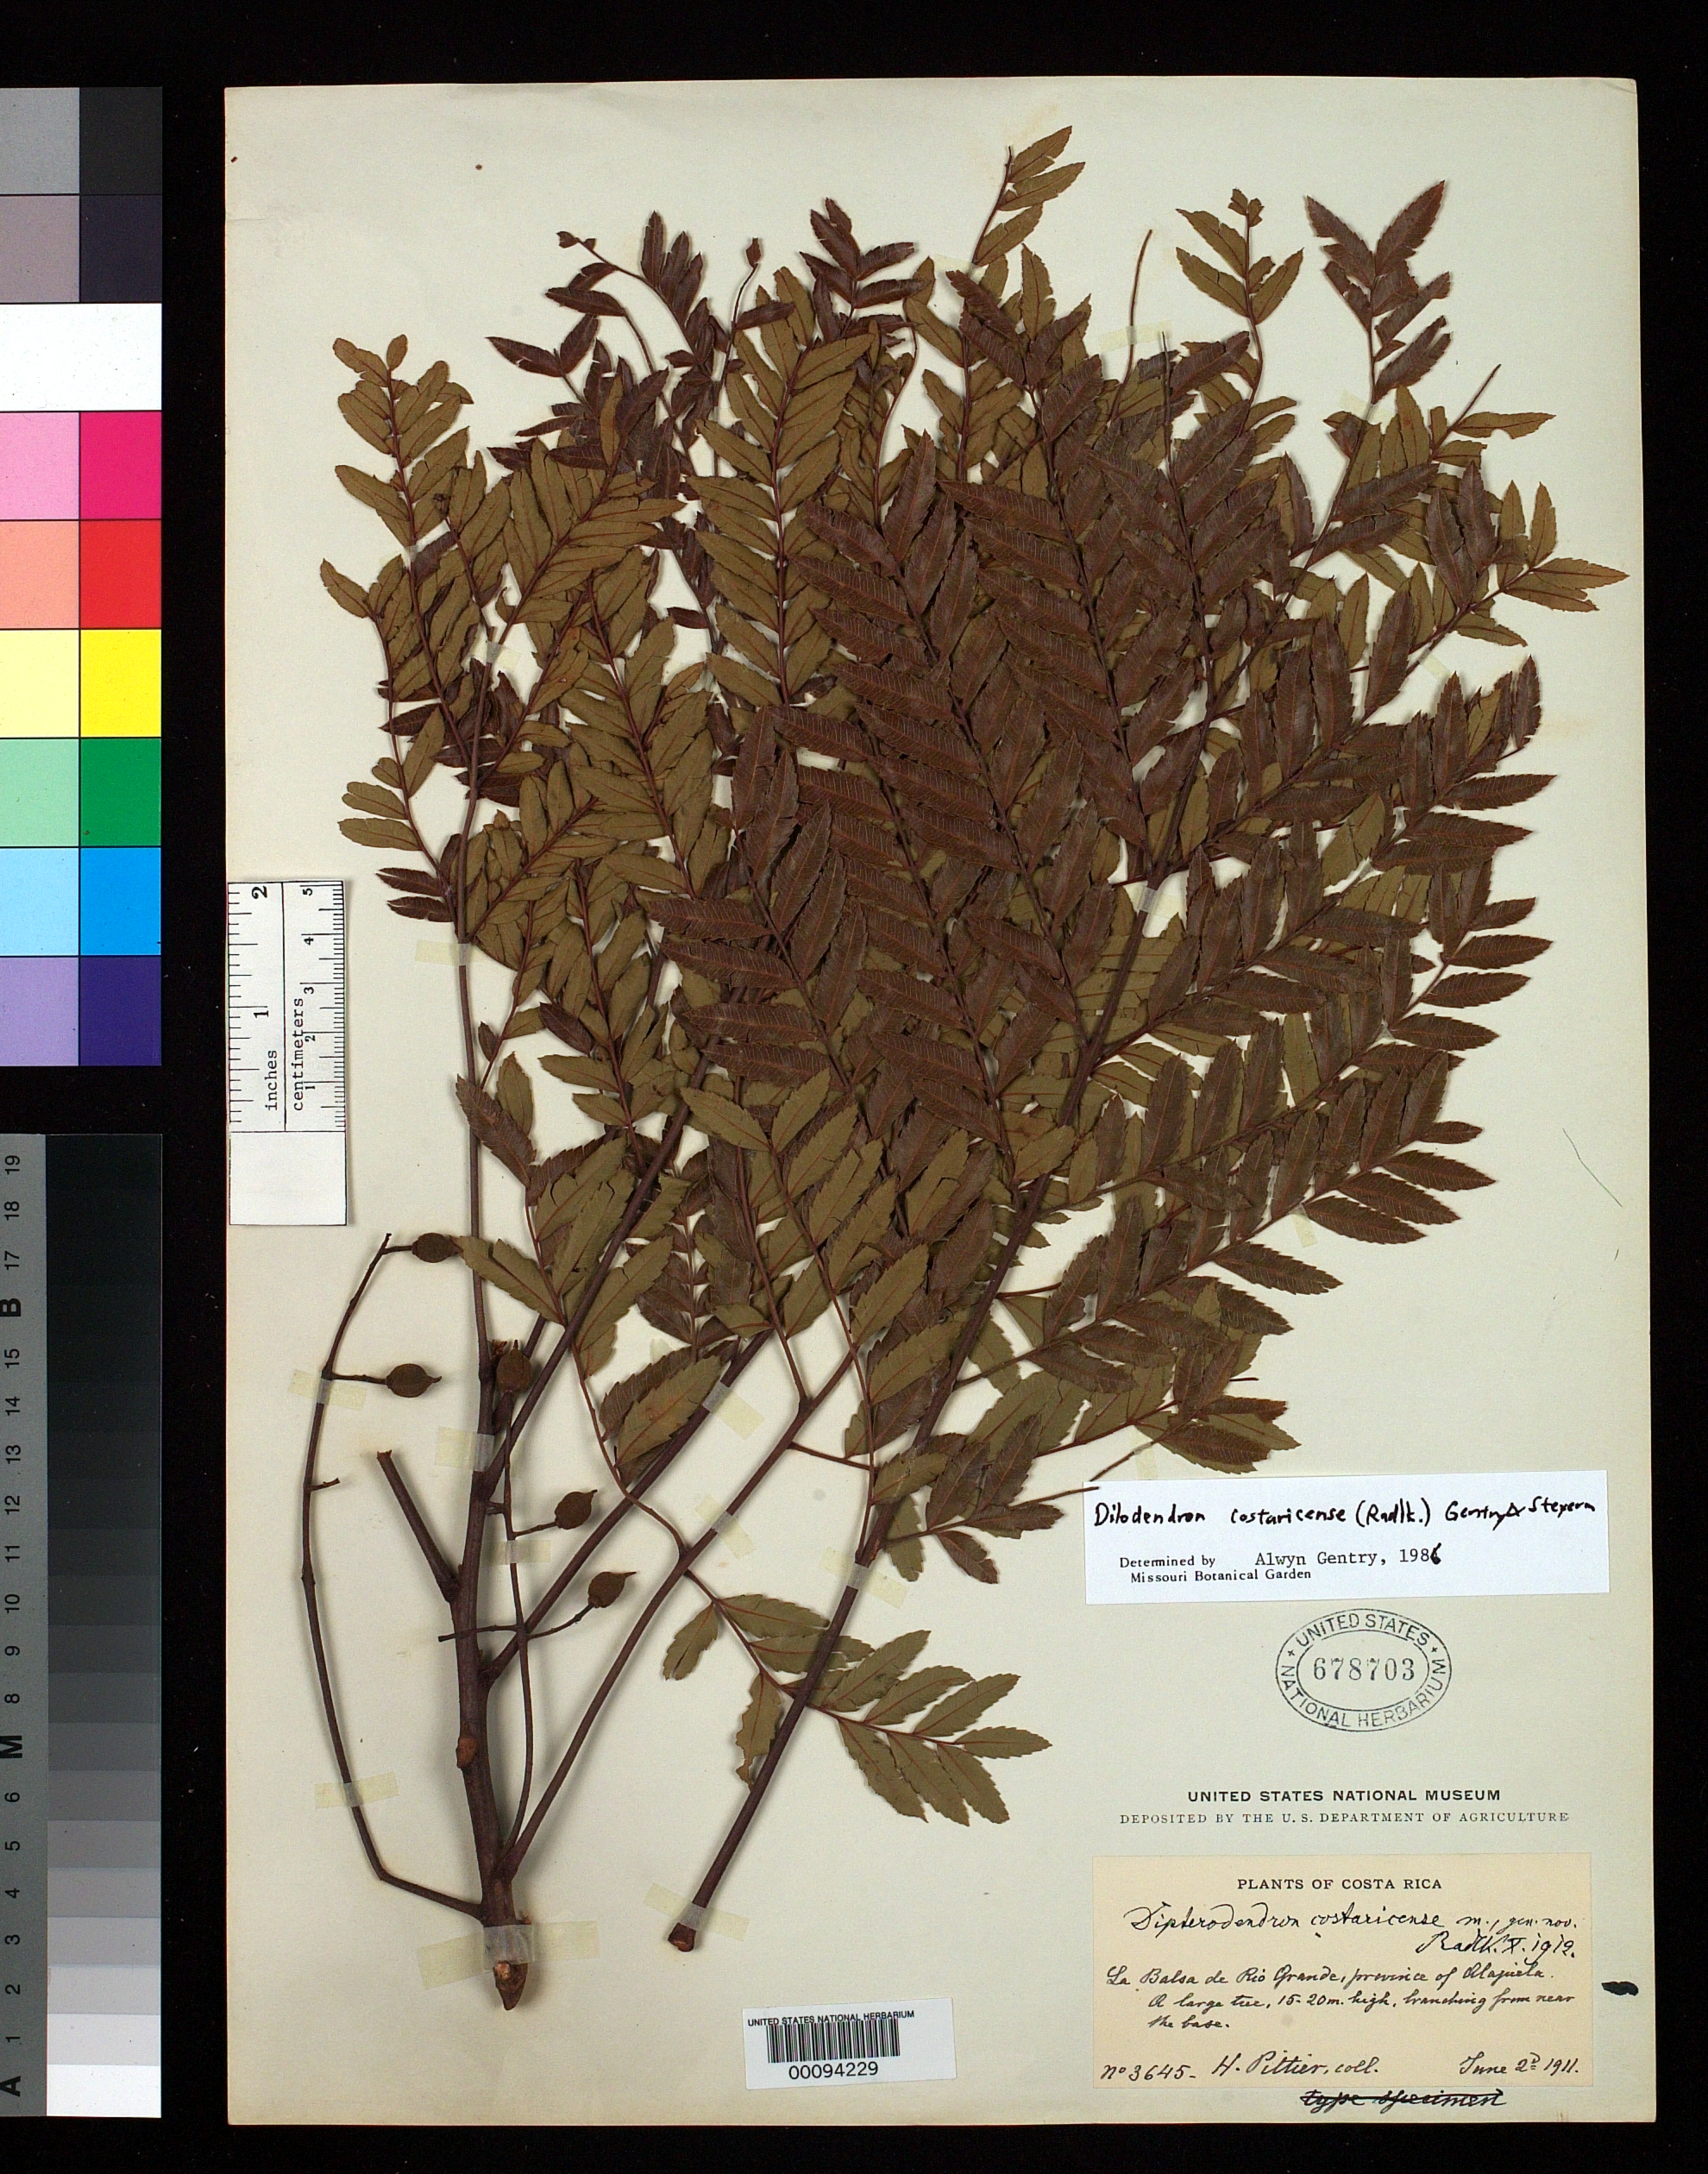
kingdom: Plantae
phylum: Tracheophyta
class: Magnoliopsida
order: Sapindales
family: Sapindaceae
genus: Dipterodendron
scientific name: Dipterodendron costaricense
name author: Radlk.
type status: Isotype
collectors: H. F. Pittier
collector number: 3645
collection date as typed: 02 Jun 1911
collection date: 1911-06-02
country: Costa Rica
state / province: Alajuela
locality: La Balsa de Rio Grande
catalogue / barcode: US 678703